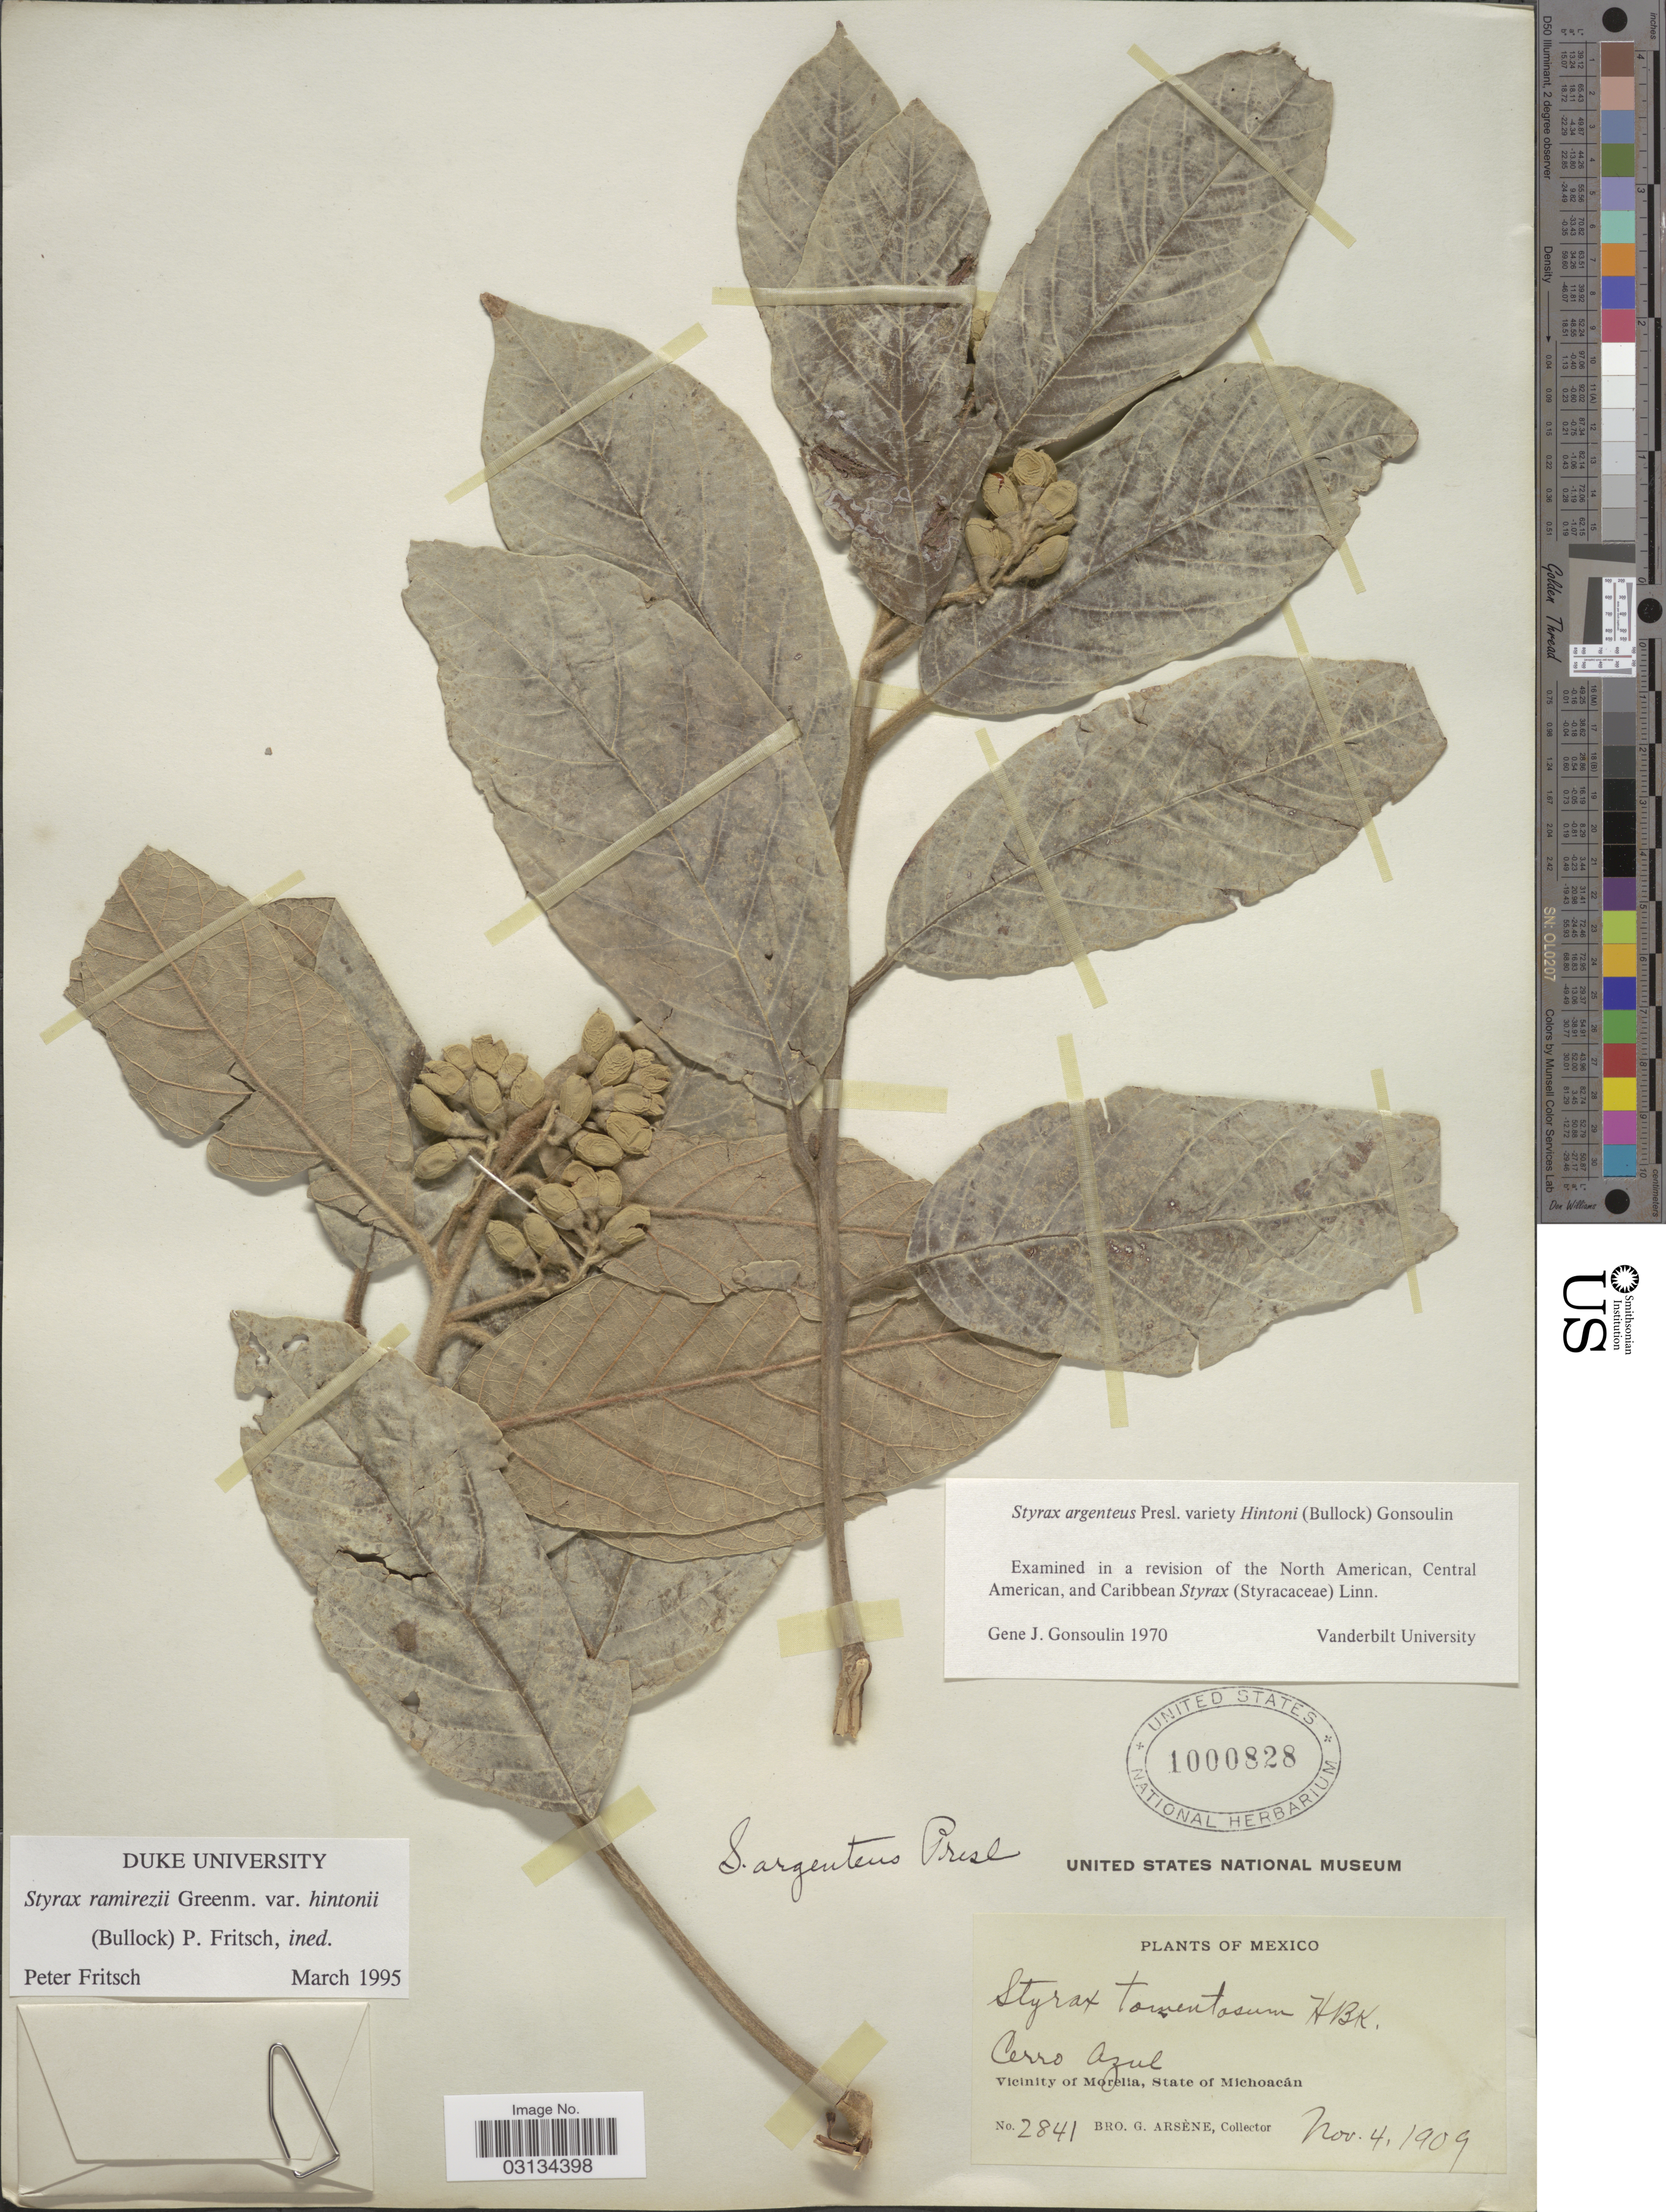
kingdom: Plantae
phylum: Tracheophyta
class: Magnoliopsida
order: Ericales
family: Styracaceae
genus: Styrax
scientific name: Styrax ramirezii var. hintonii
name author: (Greenm.) P.W. Fritsch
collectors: Bro. G. Arsène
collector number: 2841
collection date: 1909-11-04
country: Mexico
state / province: Michoacán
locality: Cerro Azul. Vicinity of Morelia.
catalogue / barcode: US 1000828